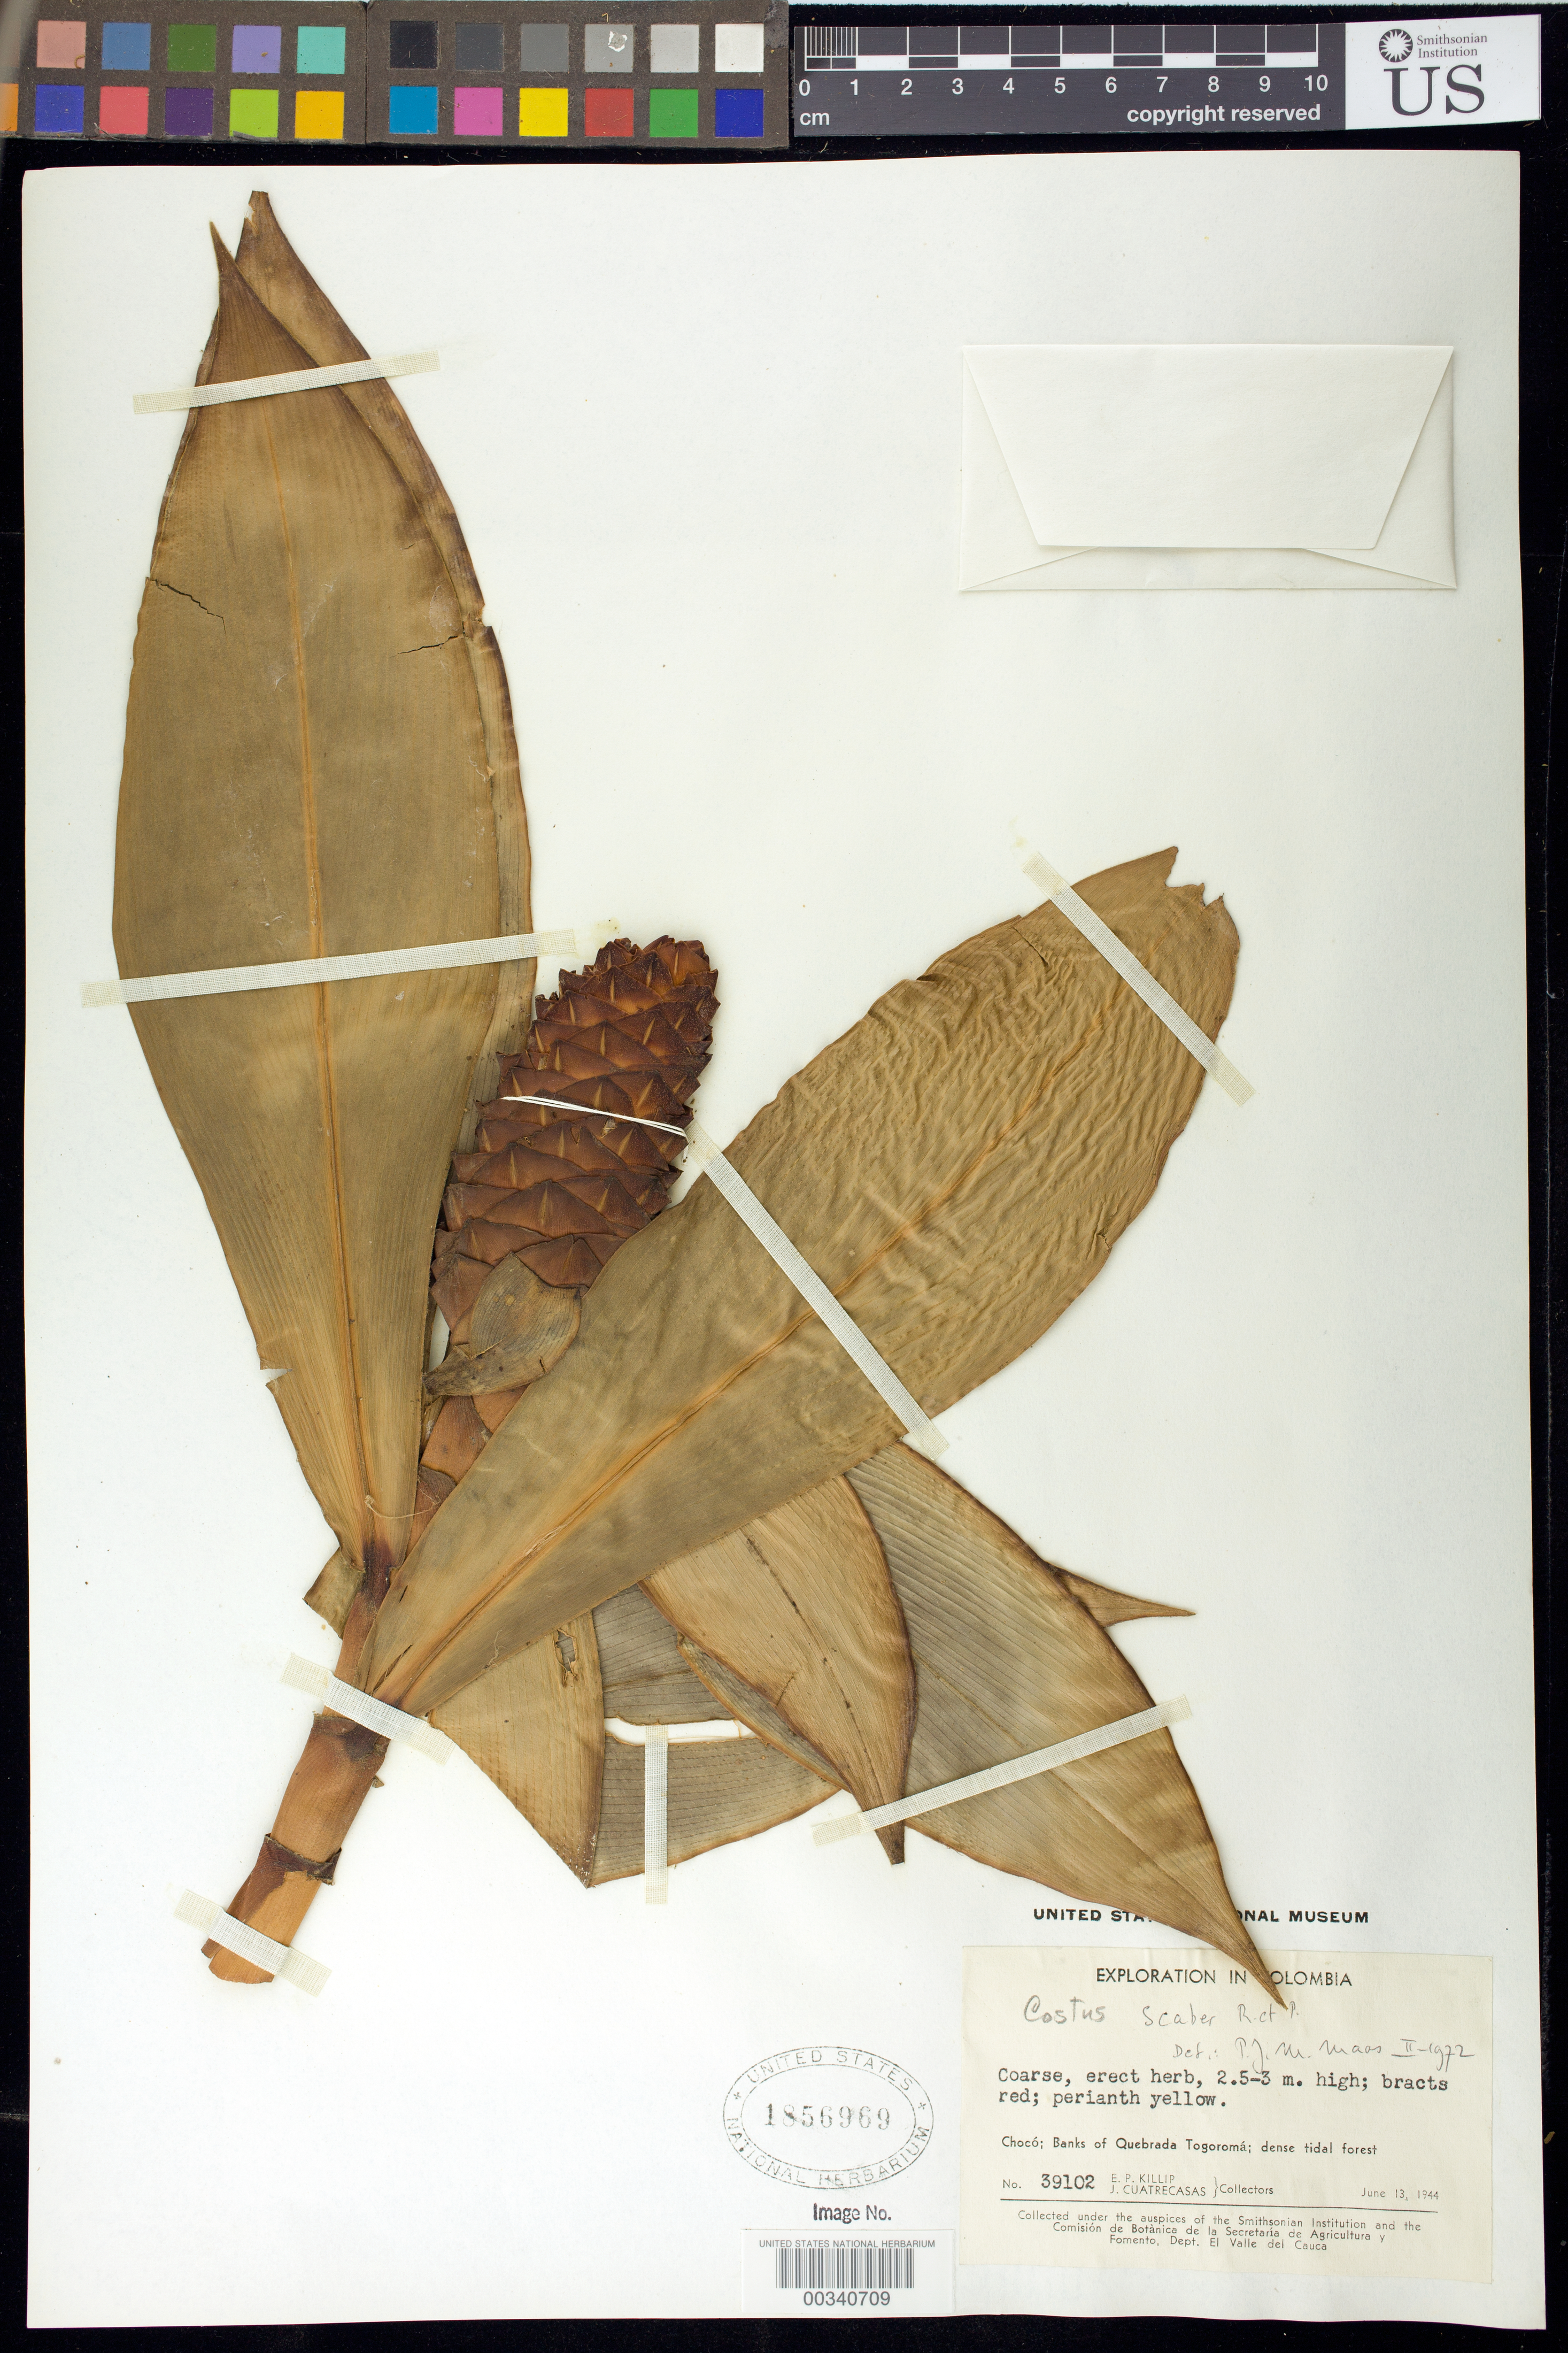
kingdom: Plantae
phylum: Tracheophyta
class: Liliopsida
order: Zingiberales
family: Costaceae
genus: Costus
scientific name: Costus scaber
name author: Ruiz & Pav.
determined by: Maas, Paul J. M.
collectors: E. P. Killip & J. Cuatrecasas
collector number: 39102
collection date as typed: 13 Jun 1944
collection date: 1944-06-13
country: Colombia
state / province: Chocó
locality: Banks of Quebrada Togoroma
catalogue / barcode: US 1856969